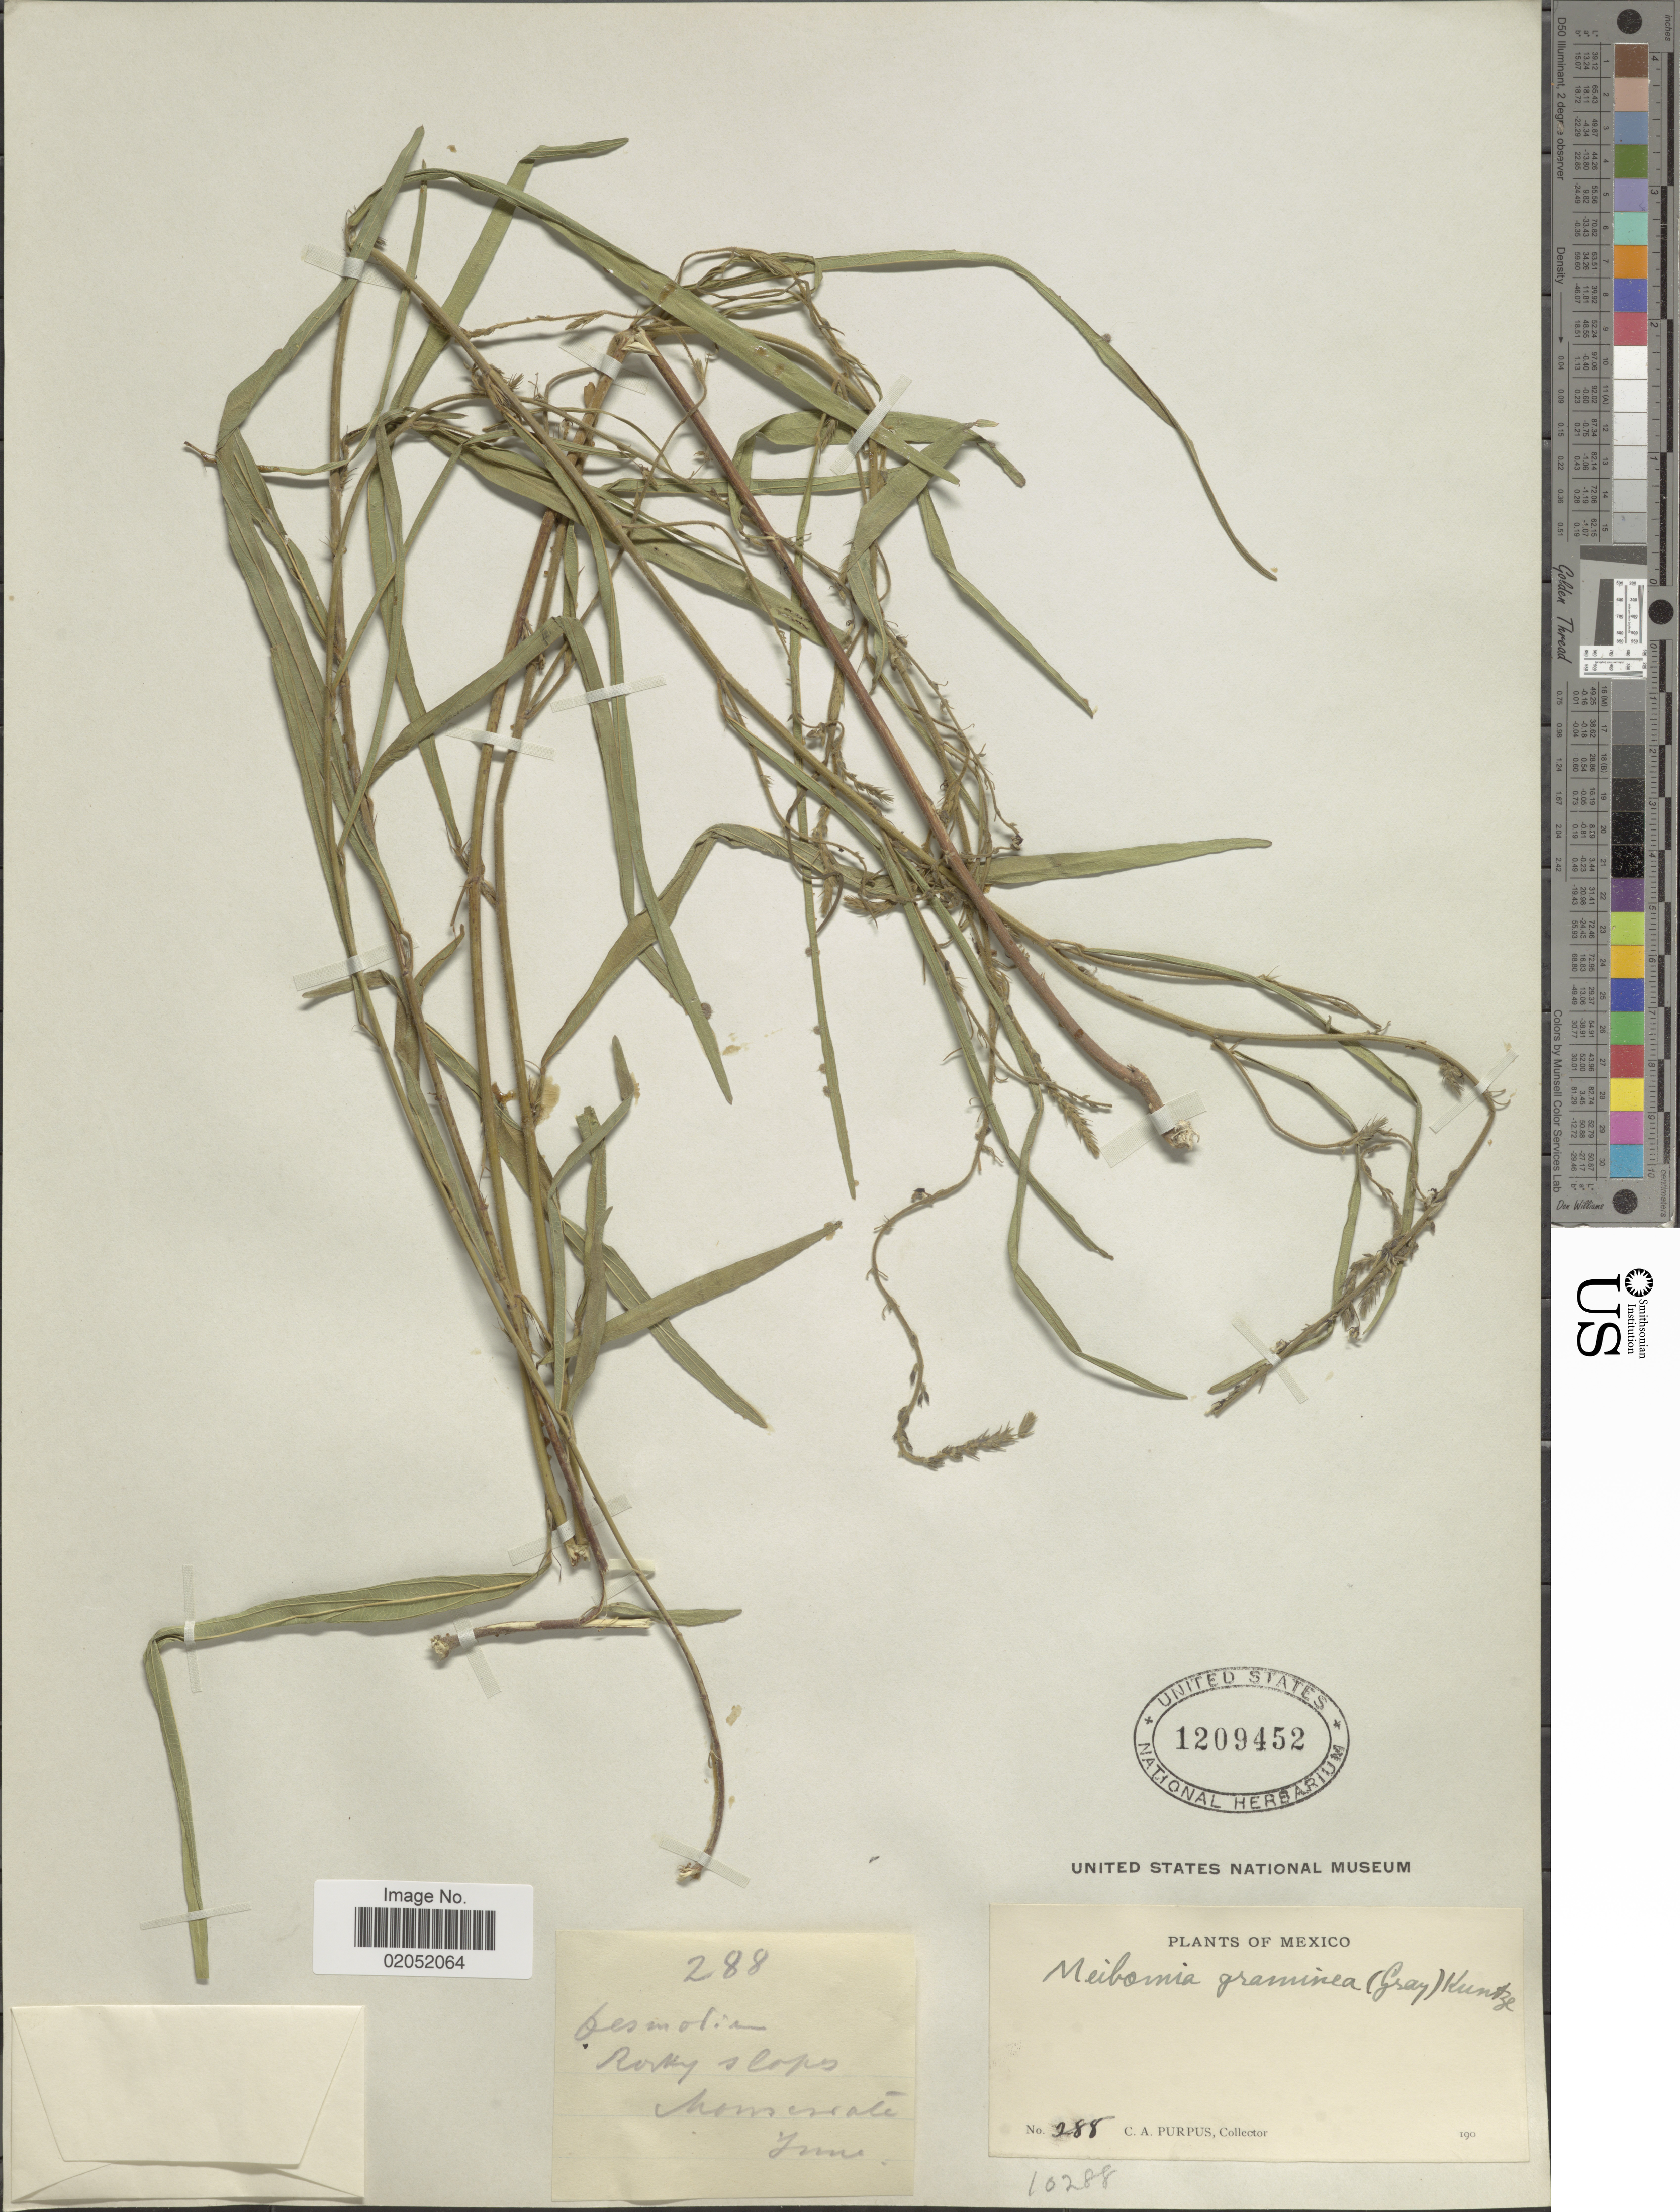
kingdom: Plantae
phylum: Tracheophyta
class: Magnoliopsida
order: Fabales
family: Fabaceae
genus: Desmodium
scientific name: Desmodium angustifolium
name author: (Kunth) DC.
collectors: C. A. Purpus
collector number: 288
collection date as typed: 190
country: Mexico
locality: Monserrate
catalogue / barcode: US 1209452